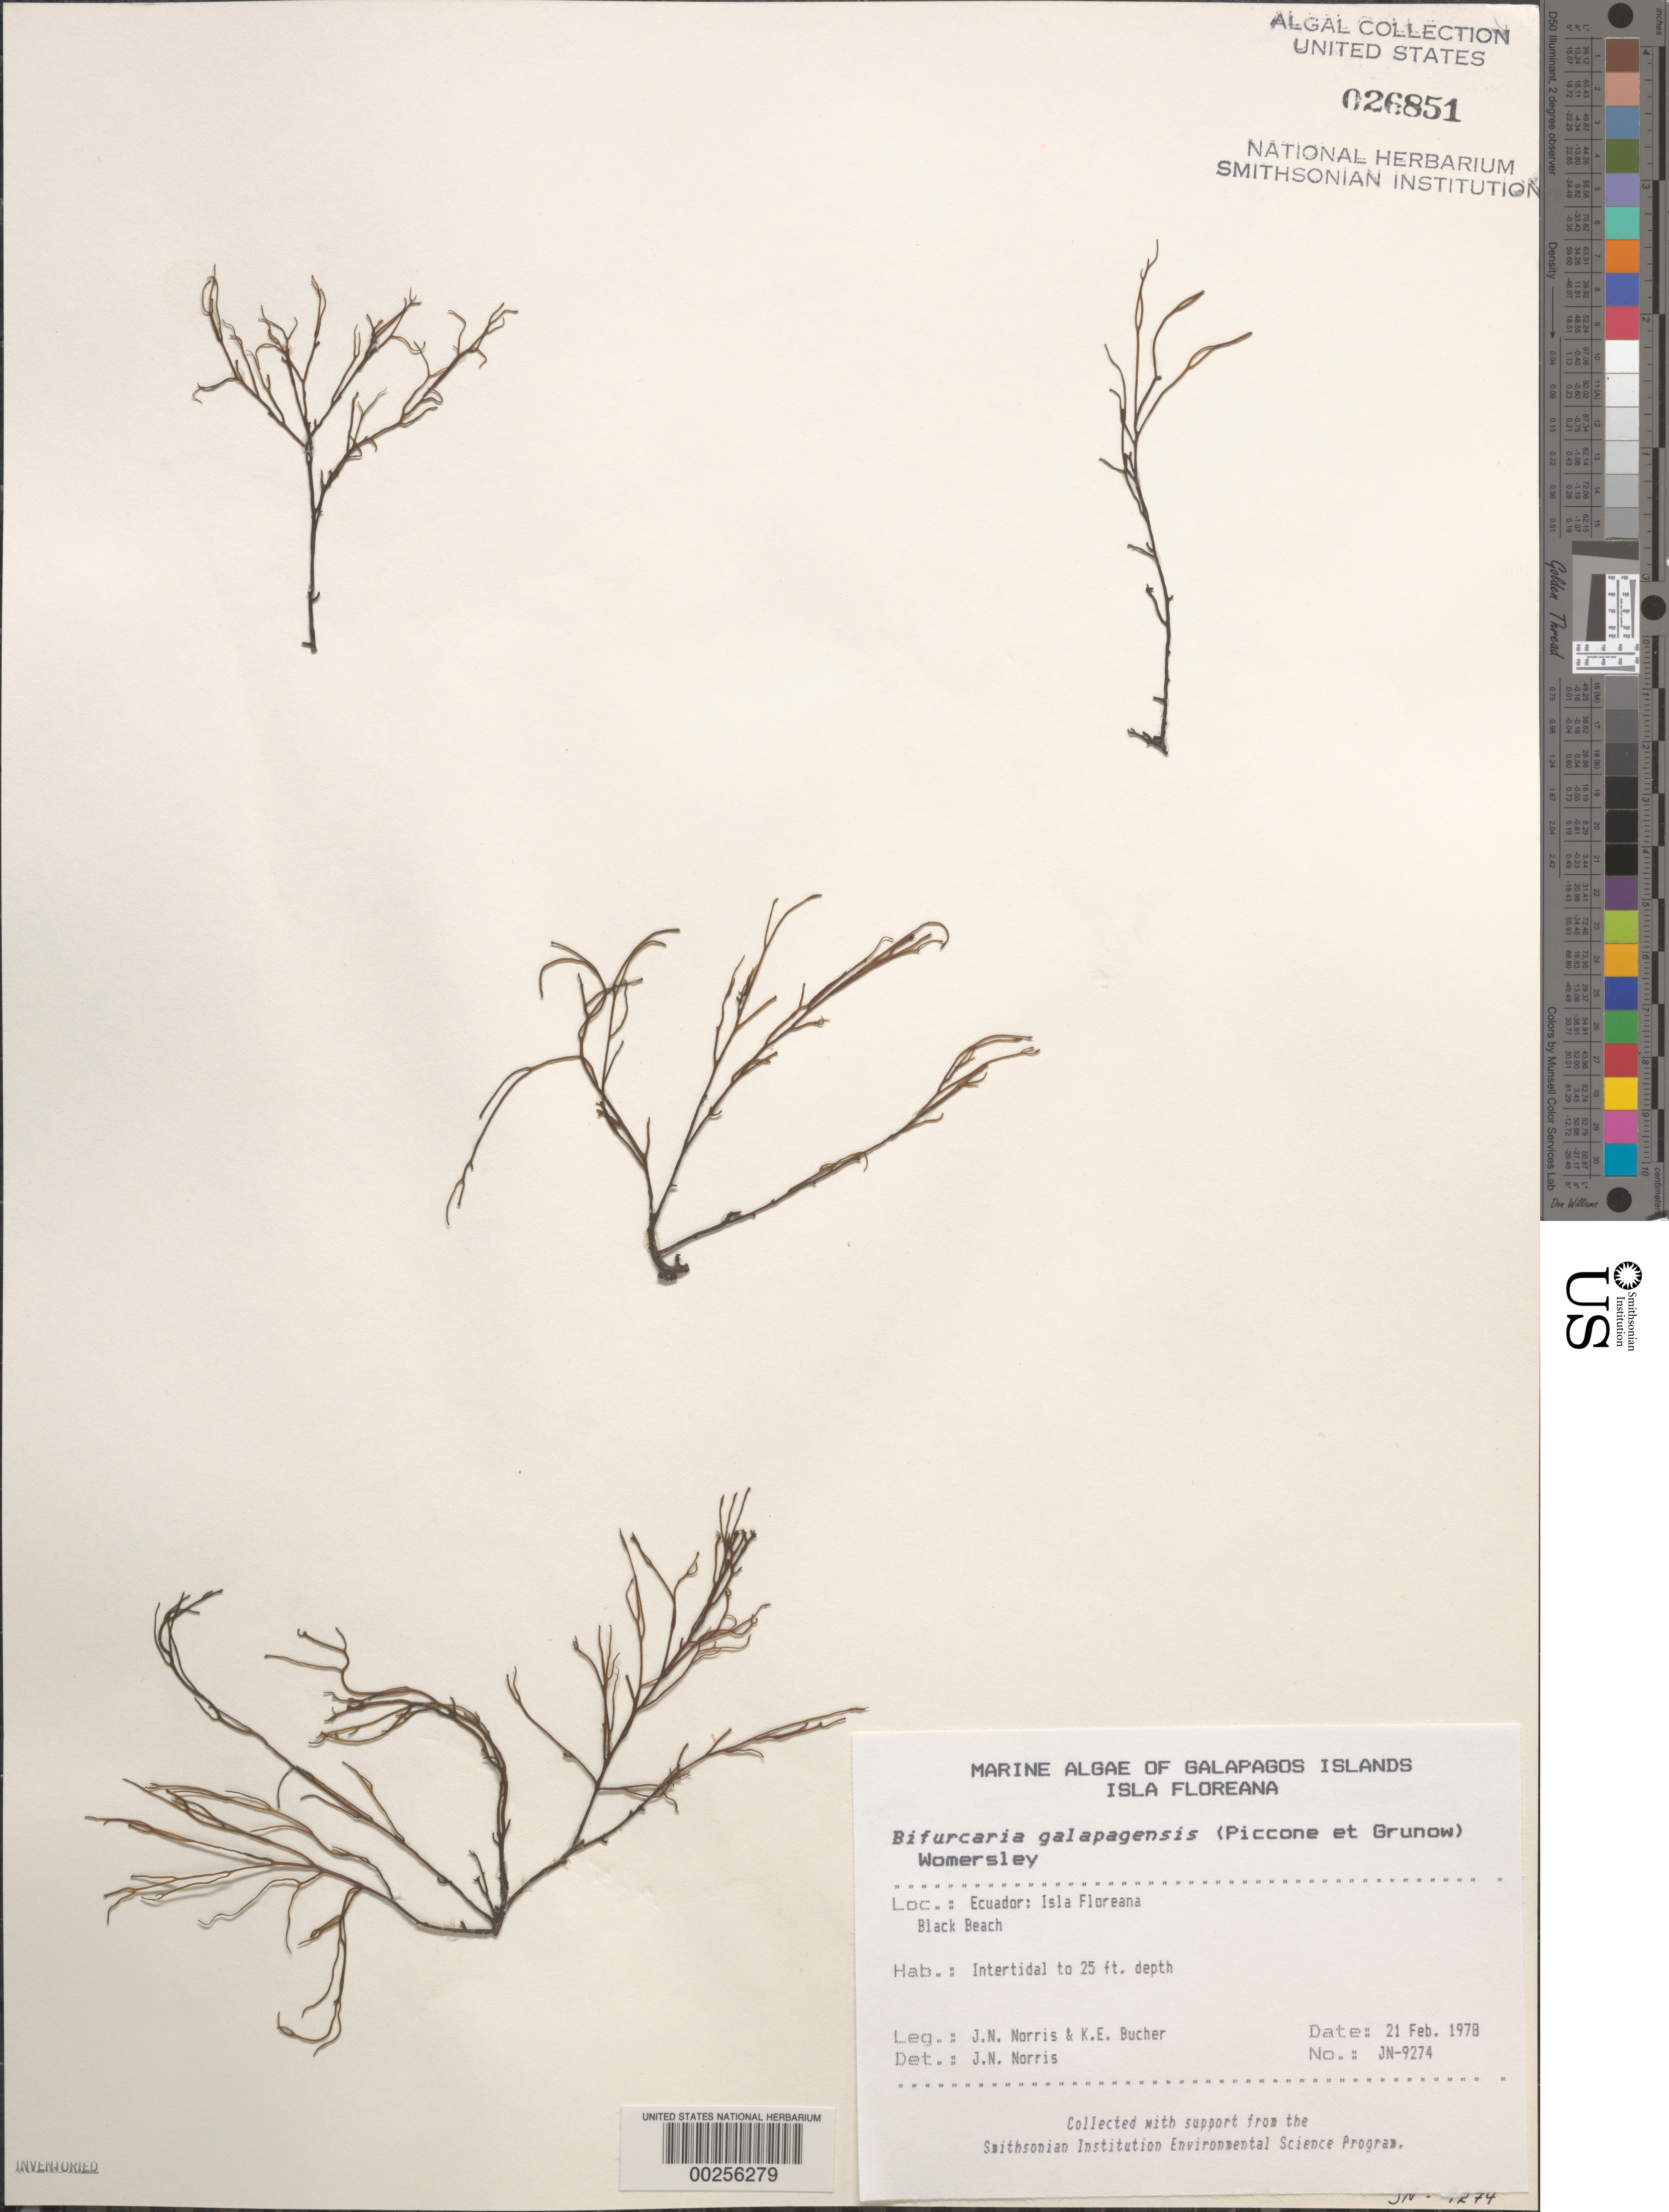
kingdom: Chromista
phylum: Ochrophyta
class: Phaeophyceae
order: Fucales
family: Sargassaceae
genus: Bifurcaria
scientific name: Bifurcaria galapagensis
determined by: Norris, James N.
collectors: J. N. Norris & K. E. Bucher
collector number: JN-9274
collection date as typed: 21 Feb 1978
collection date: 1978-02-21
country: Ecuador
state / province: Colón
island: Floreana [Charles, Santa Maria]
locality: Black Beach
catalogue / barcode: US 26851